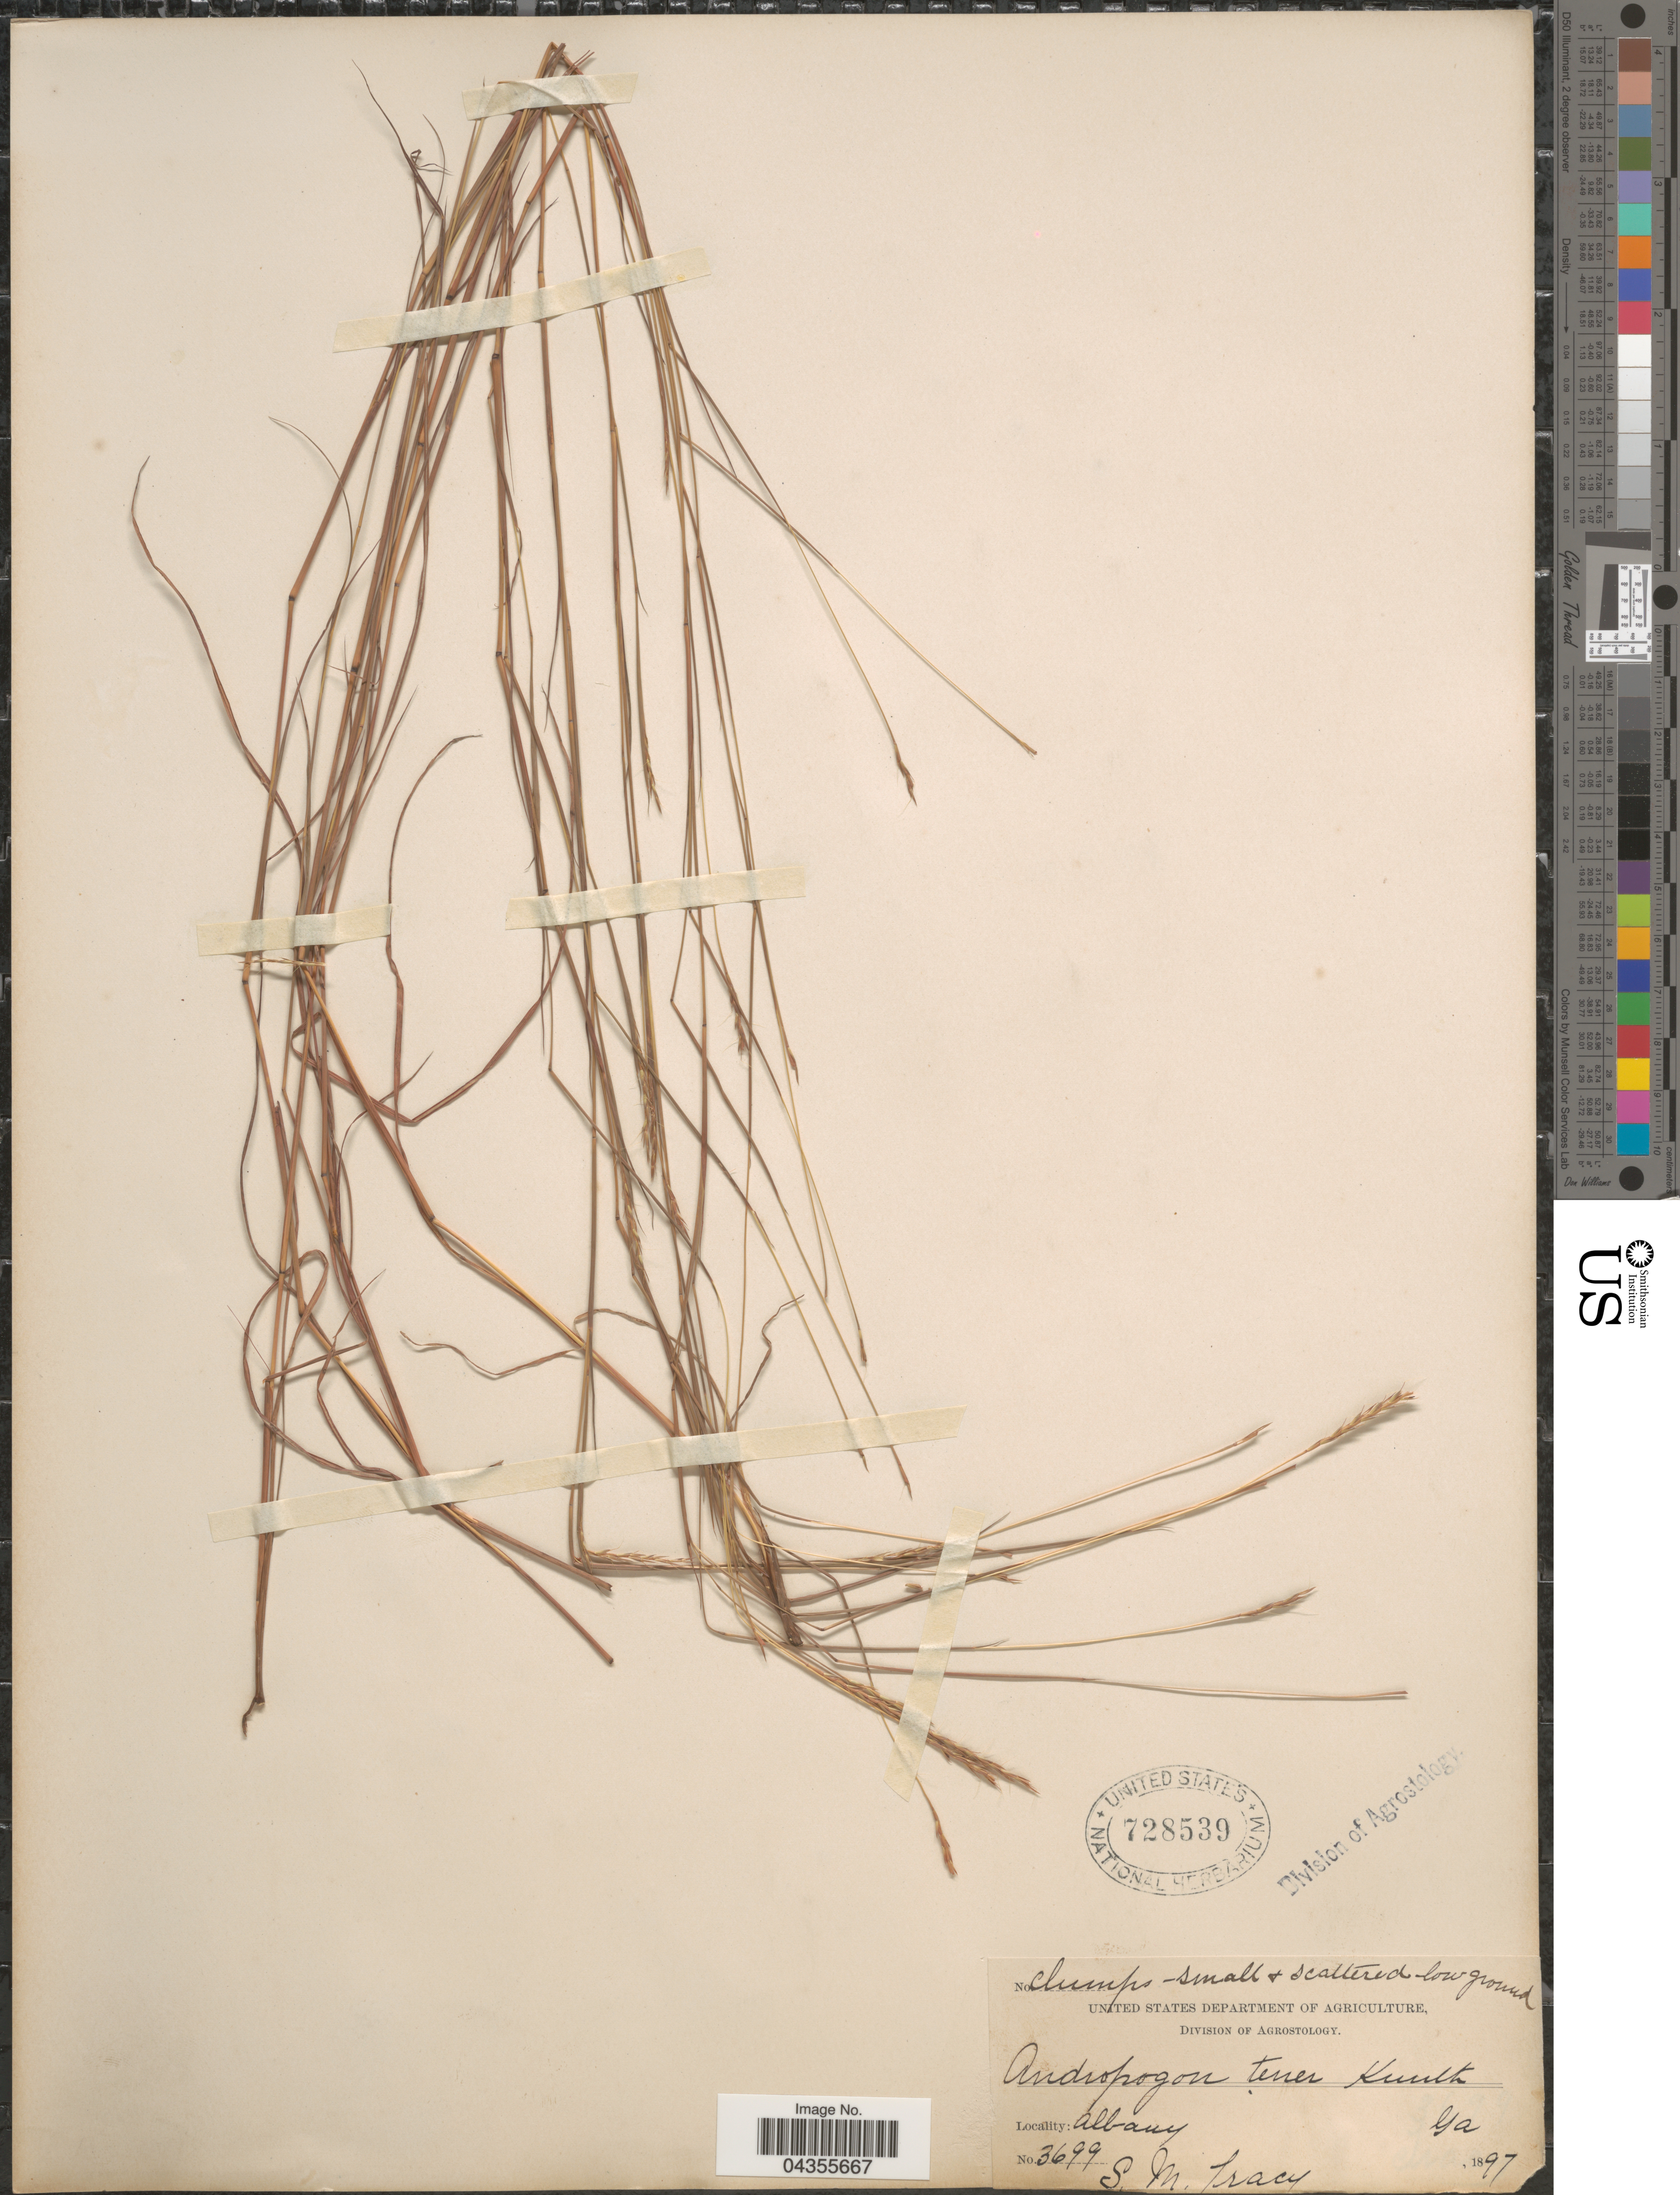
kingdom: Plantae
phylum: Tracheophyta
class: Liliopsida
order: Poales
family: Poaceae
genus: Schizachyrium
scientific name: Schizachyrium tenerum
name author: Nees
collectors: S. M. Tracy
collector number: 3699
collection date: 1897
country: United States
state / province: Georgia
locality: Albany.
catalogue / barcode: US 728539